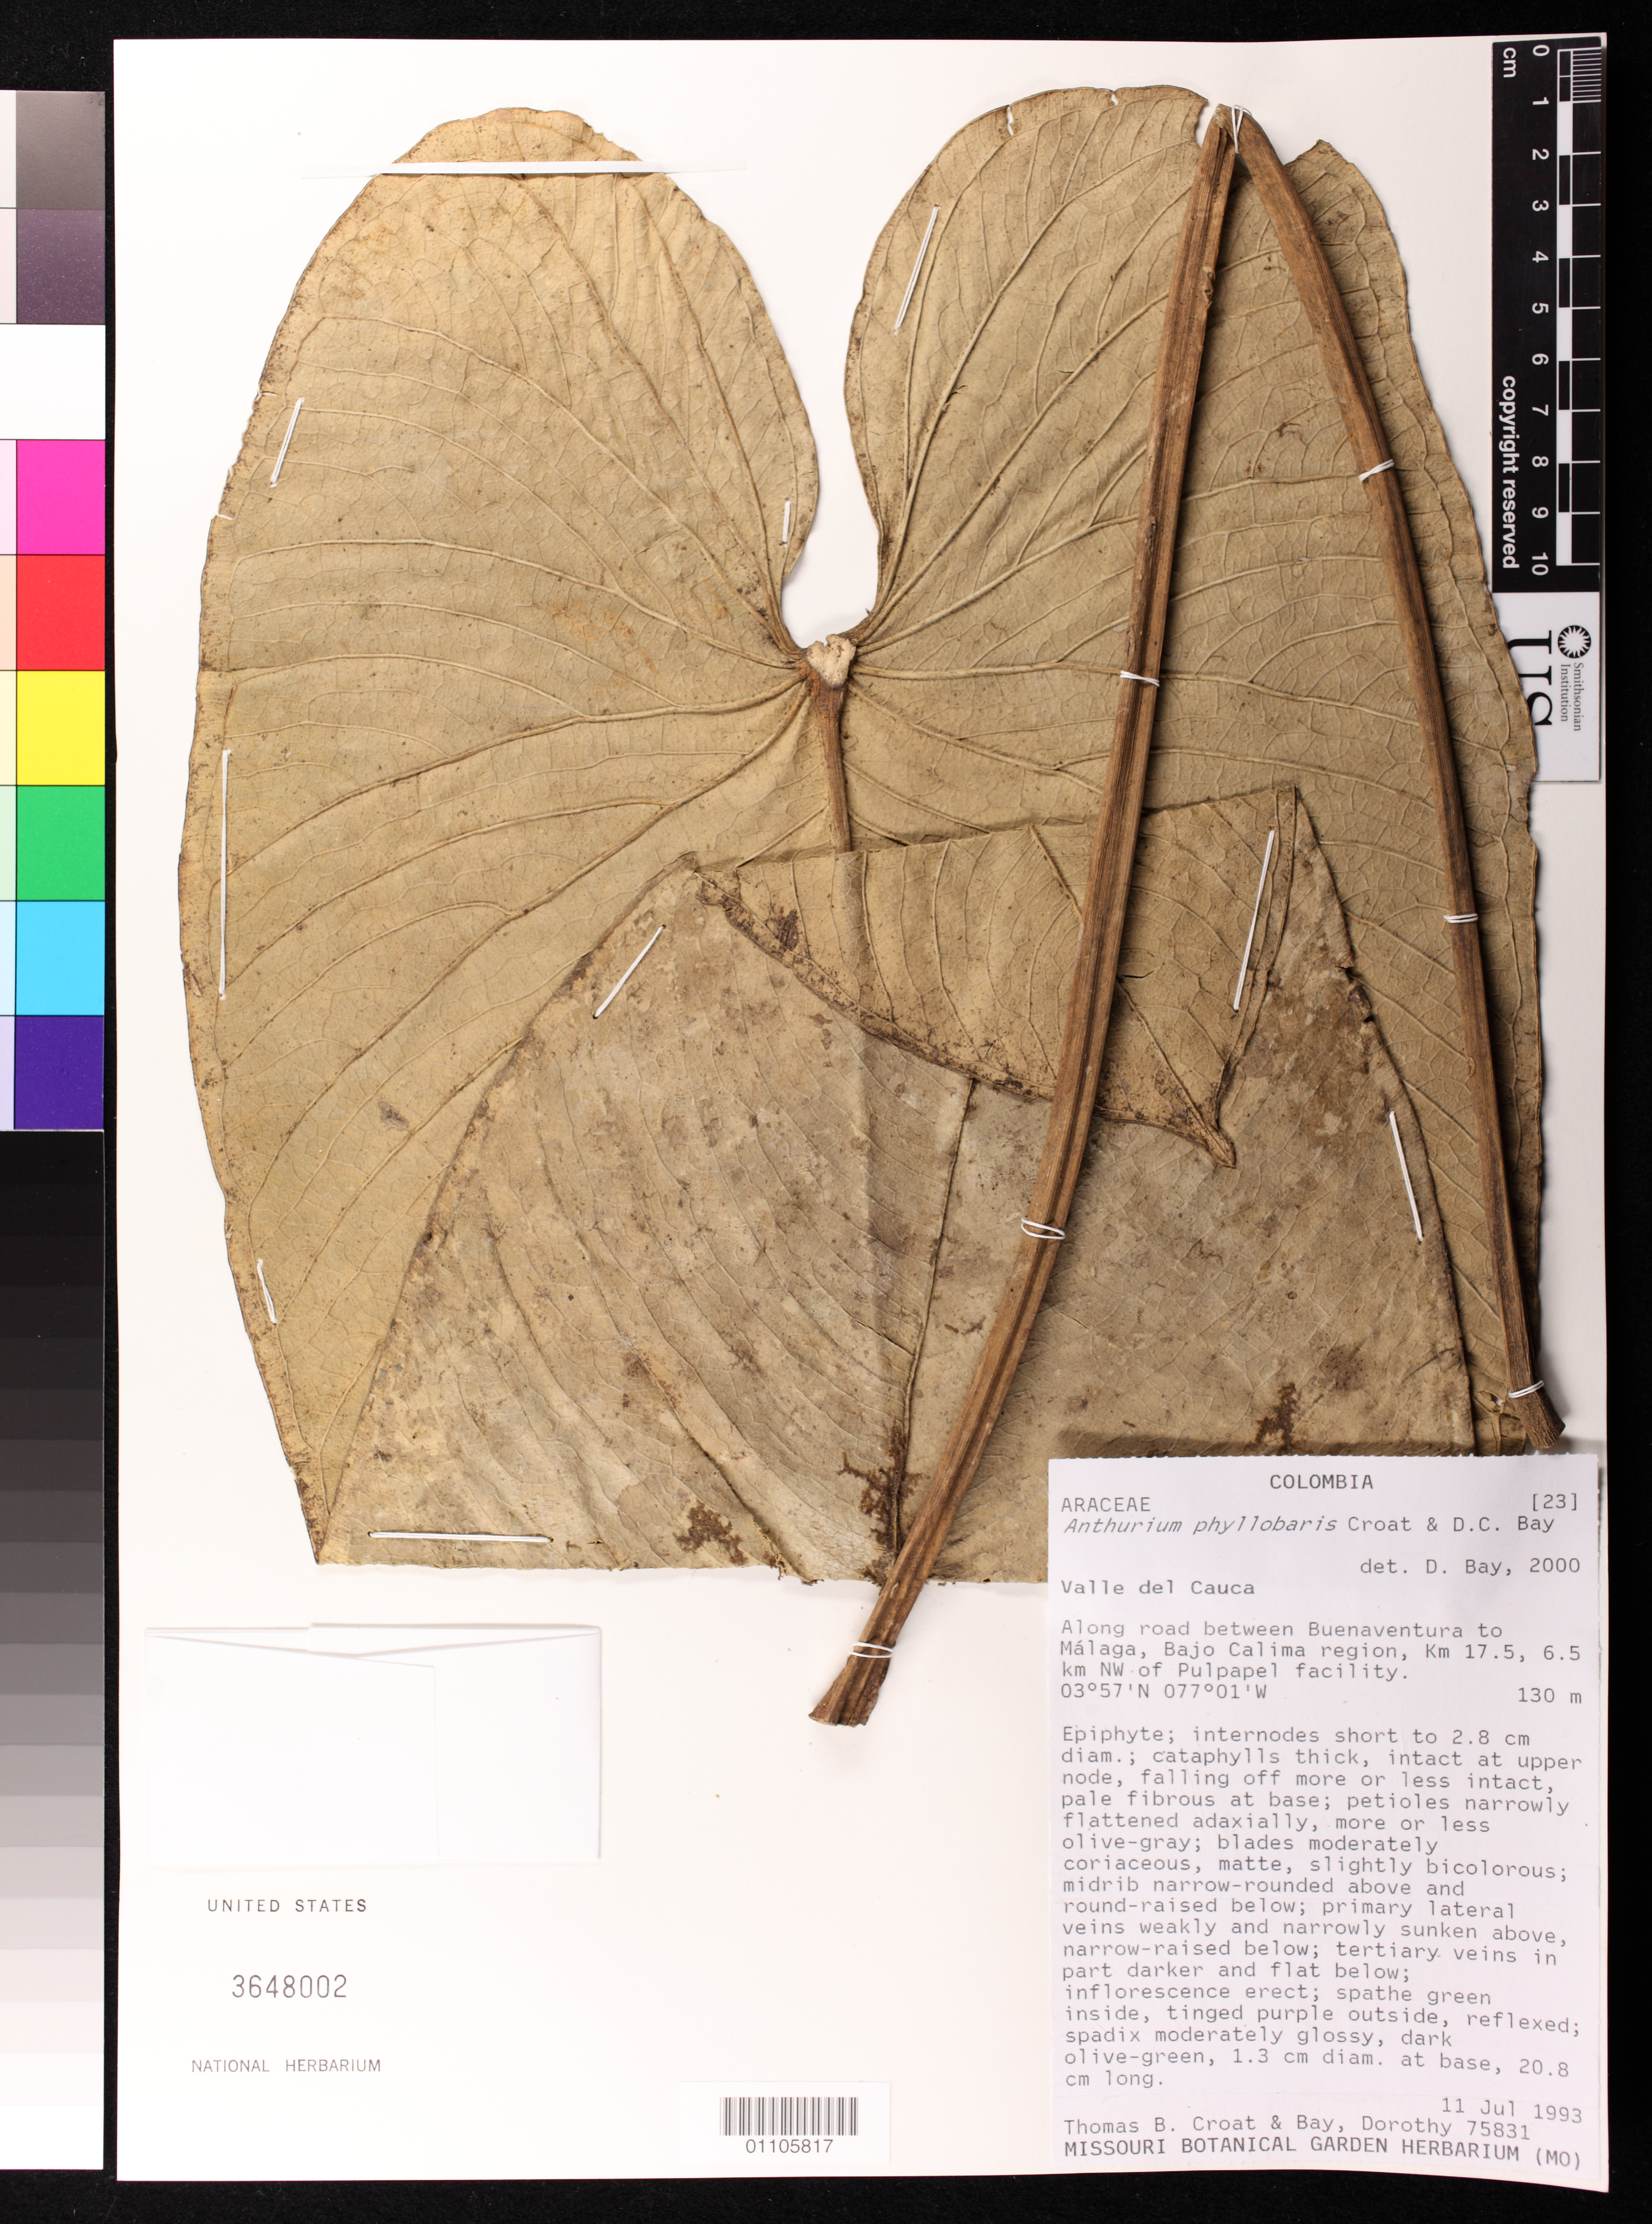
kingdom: Plantae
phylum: Tracheophyta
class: Liliopsida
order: Alismatales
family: Araceae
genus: Anthurium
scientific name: Anthurium phyllobaris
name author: Croat & D.C. Bay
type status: Isotype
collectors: T. B. Croat & D. C. Bay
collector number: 75831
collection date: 1993-07-11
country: Colombia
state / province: Valle del Cauca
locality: Along road between Buenaventura to Málaga, Bajo Calima region, Km 17.5, 6.5 km NW of Pulpapel facility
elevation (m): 130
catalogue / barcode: US 3648002